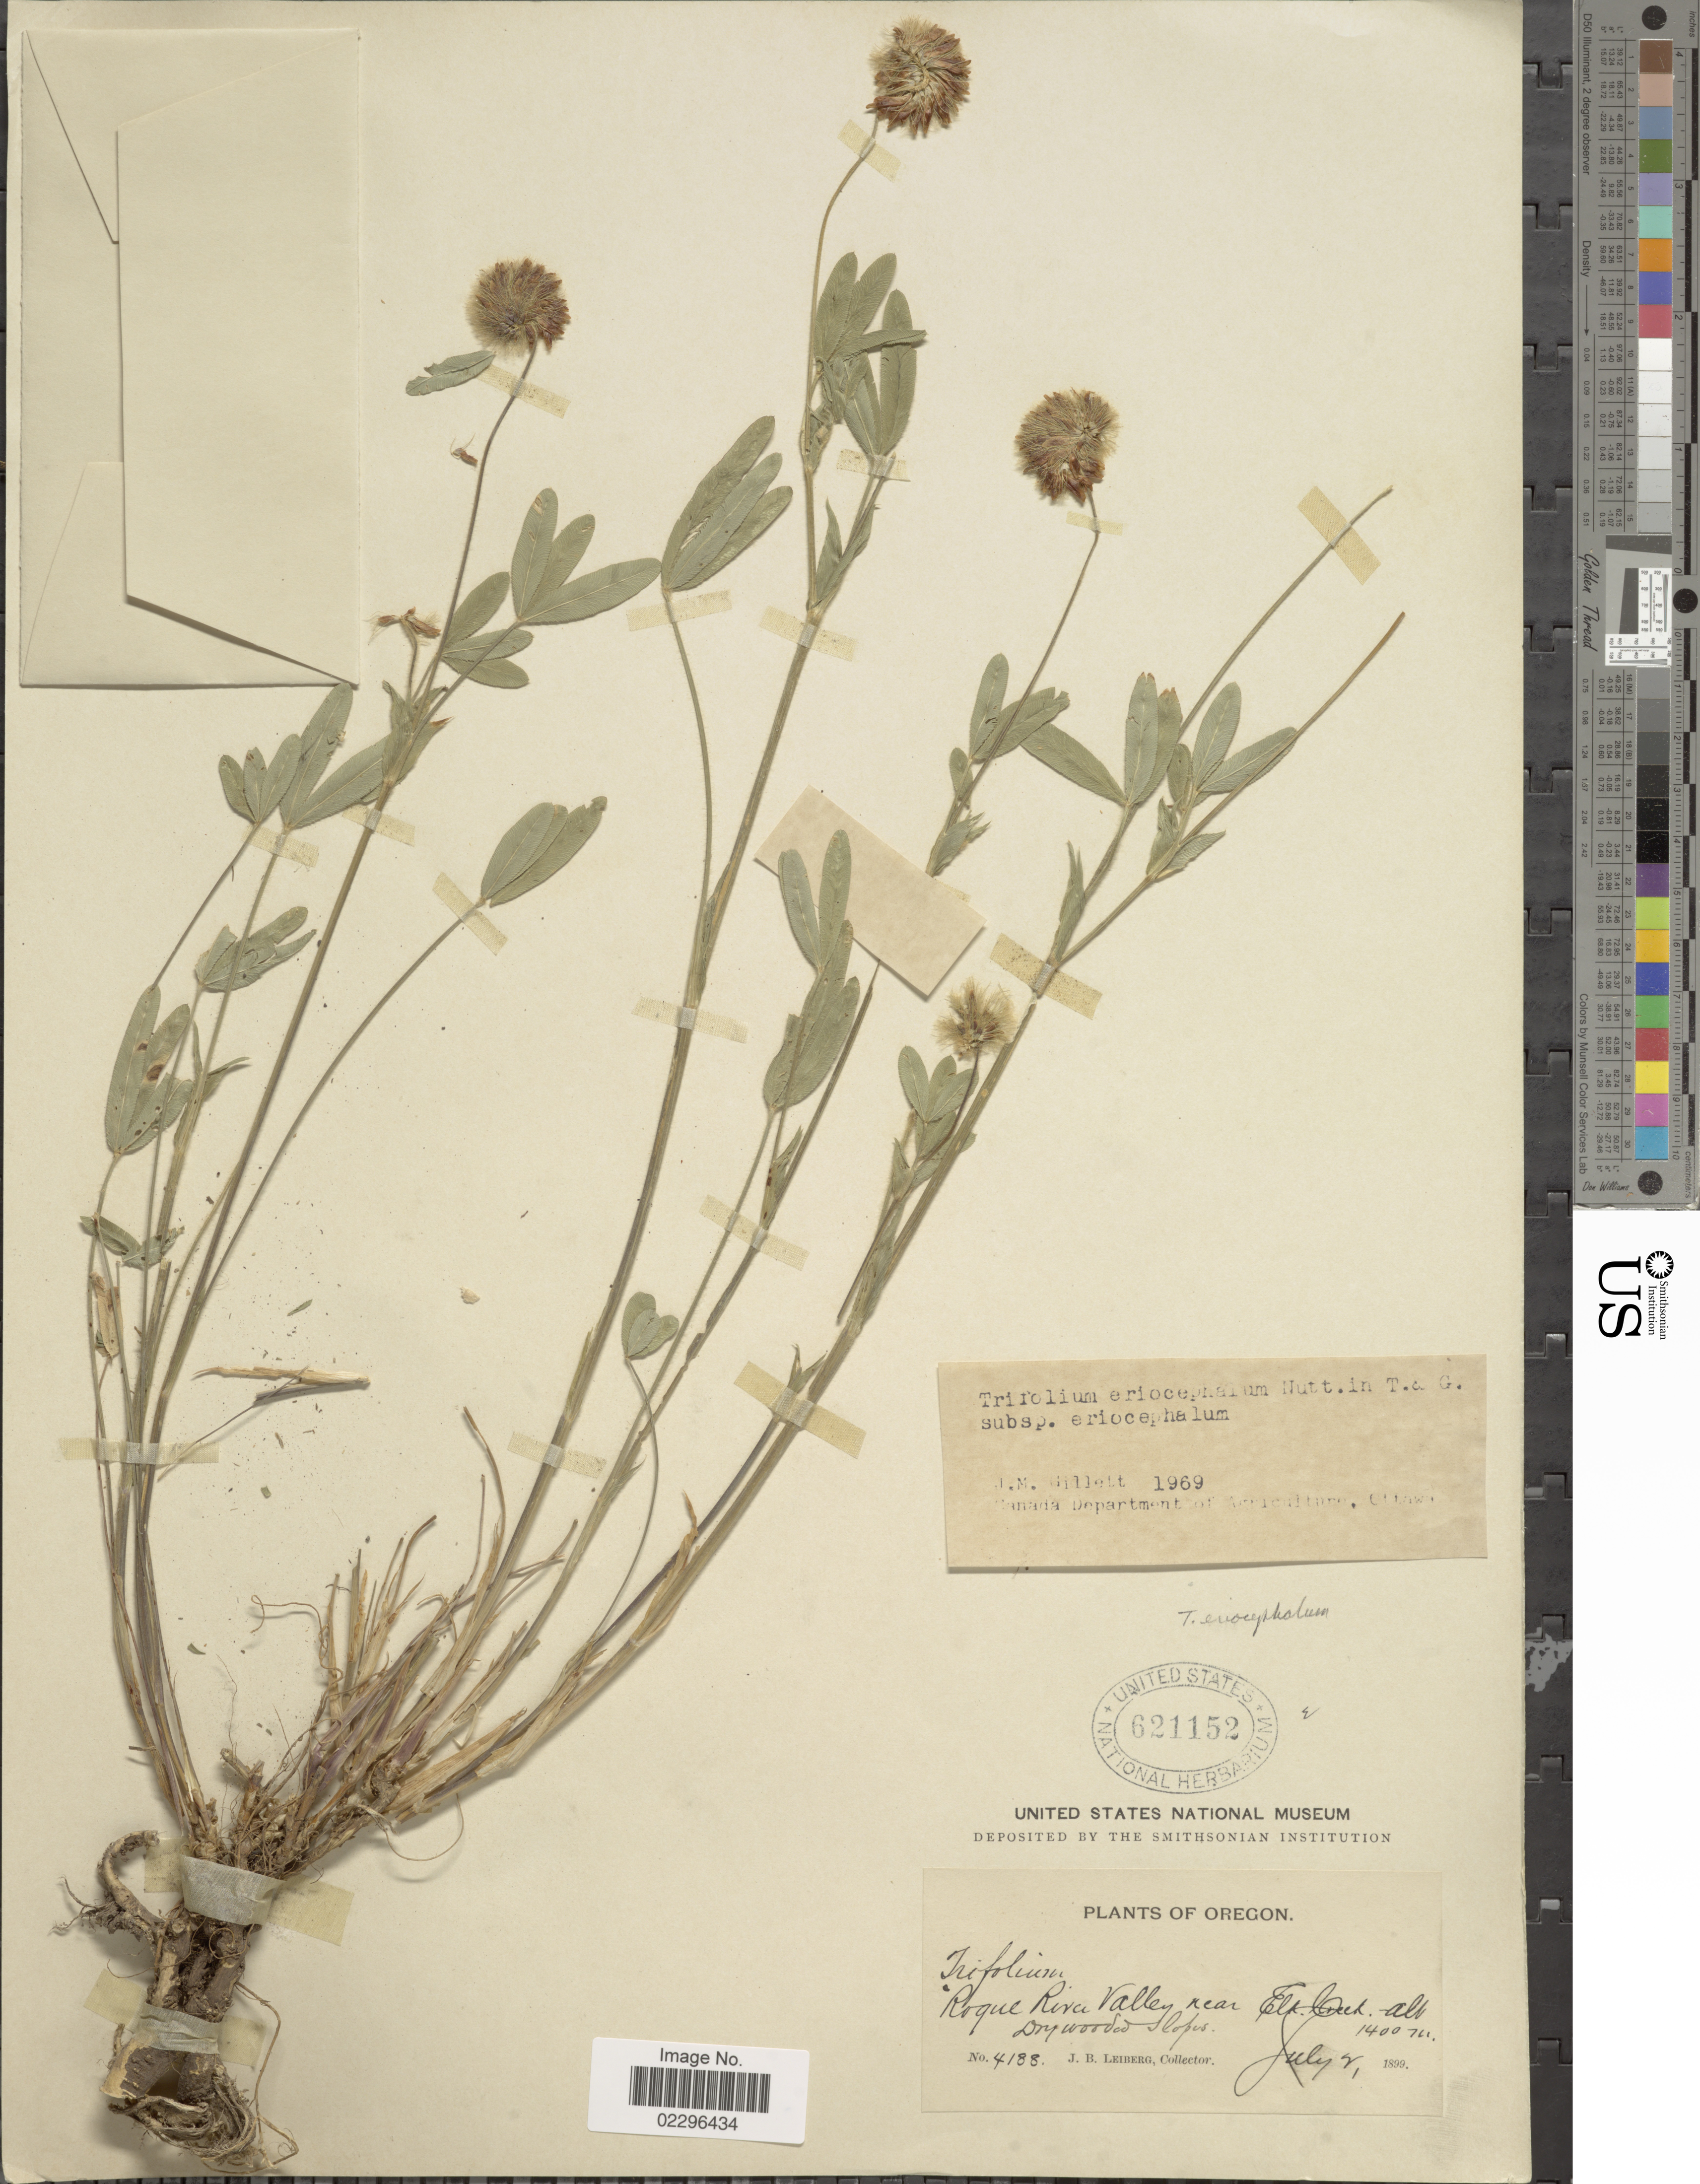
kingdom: Plantae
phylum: Tracheophyta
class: Magnoliopsida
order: Fabales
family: Fabaceae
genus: Trifolium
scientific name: Trifolium eriocephalum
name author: Nutt.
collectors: J. B. Leiberg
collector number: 4188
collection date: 1899-07-02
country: United States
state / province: Oregon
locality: Roque River Valley near Ela Creek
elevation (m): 1400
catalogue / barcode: US 621152